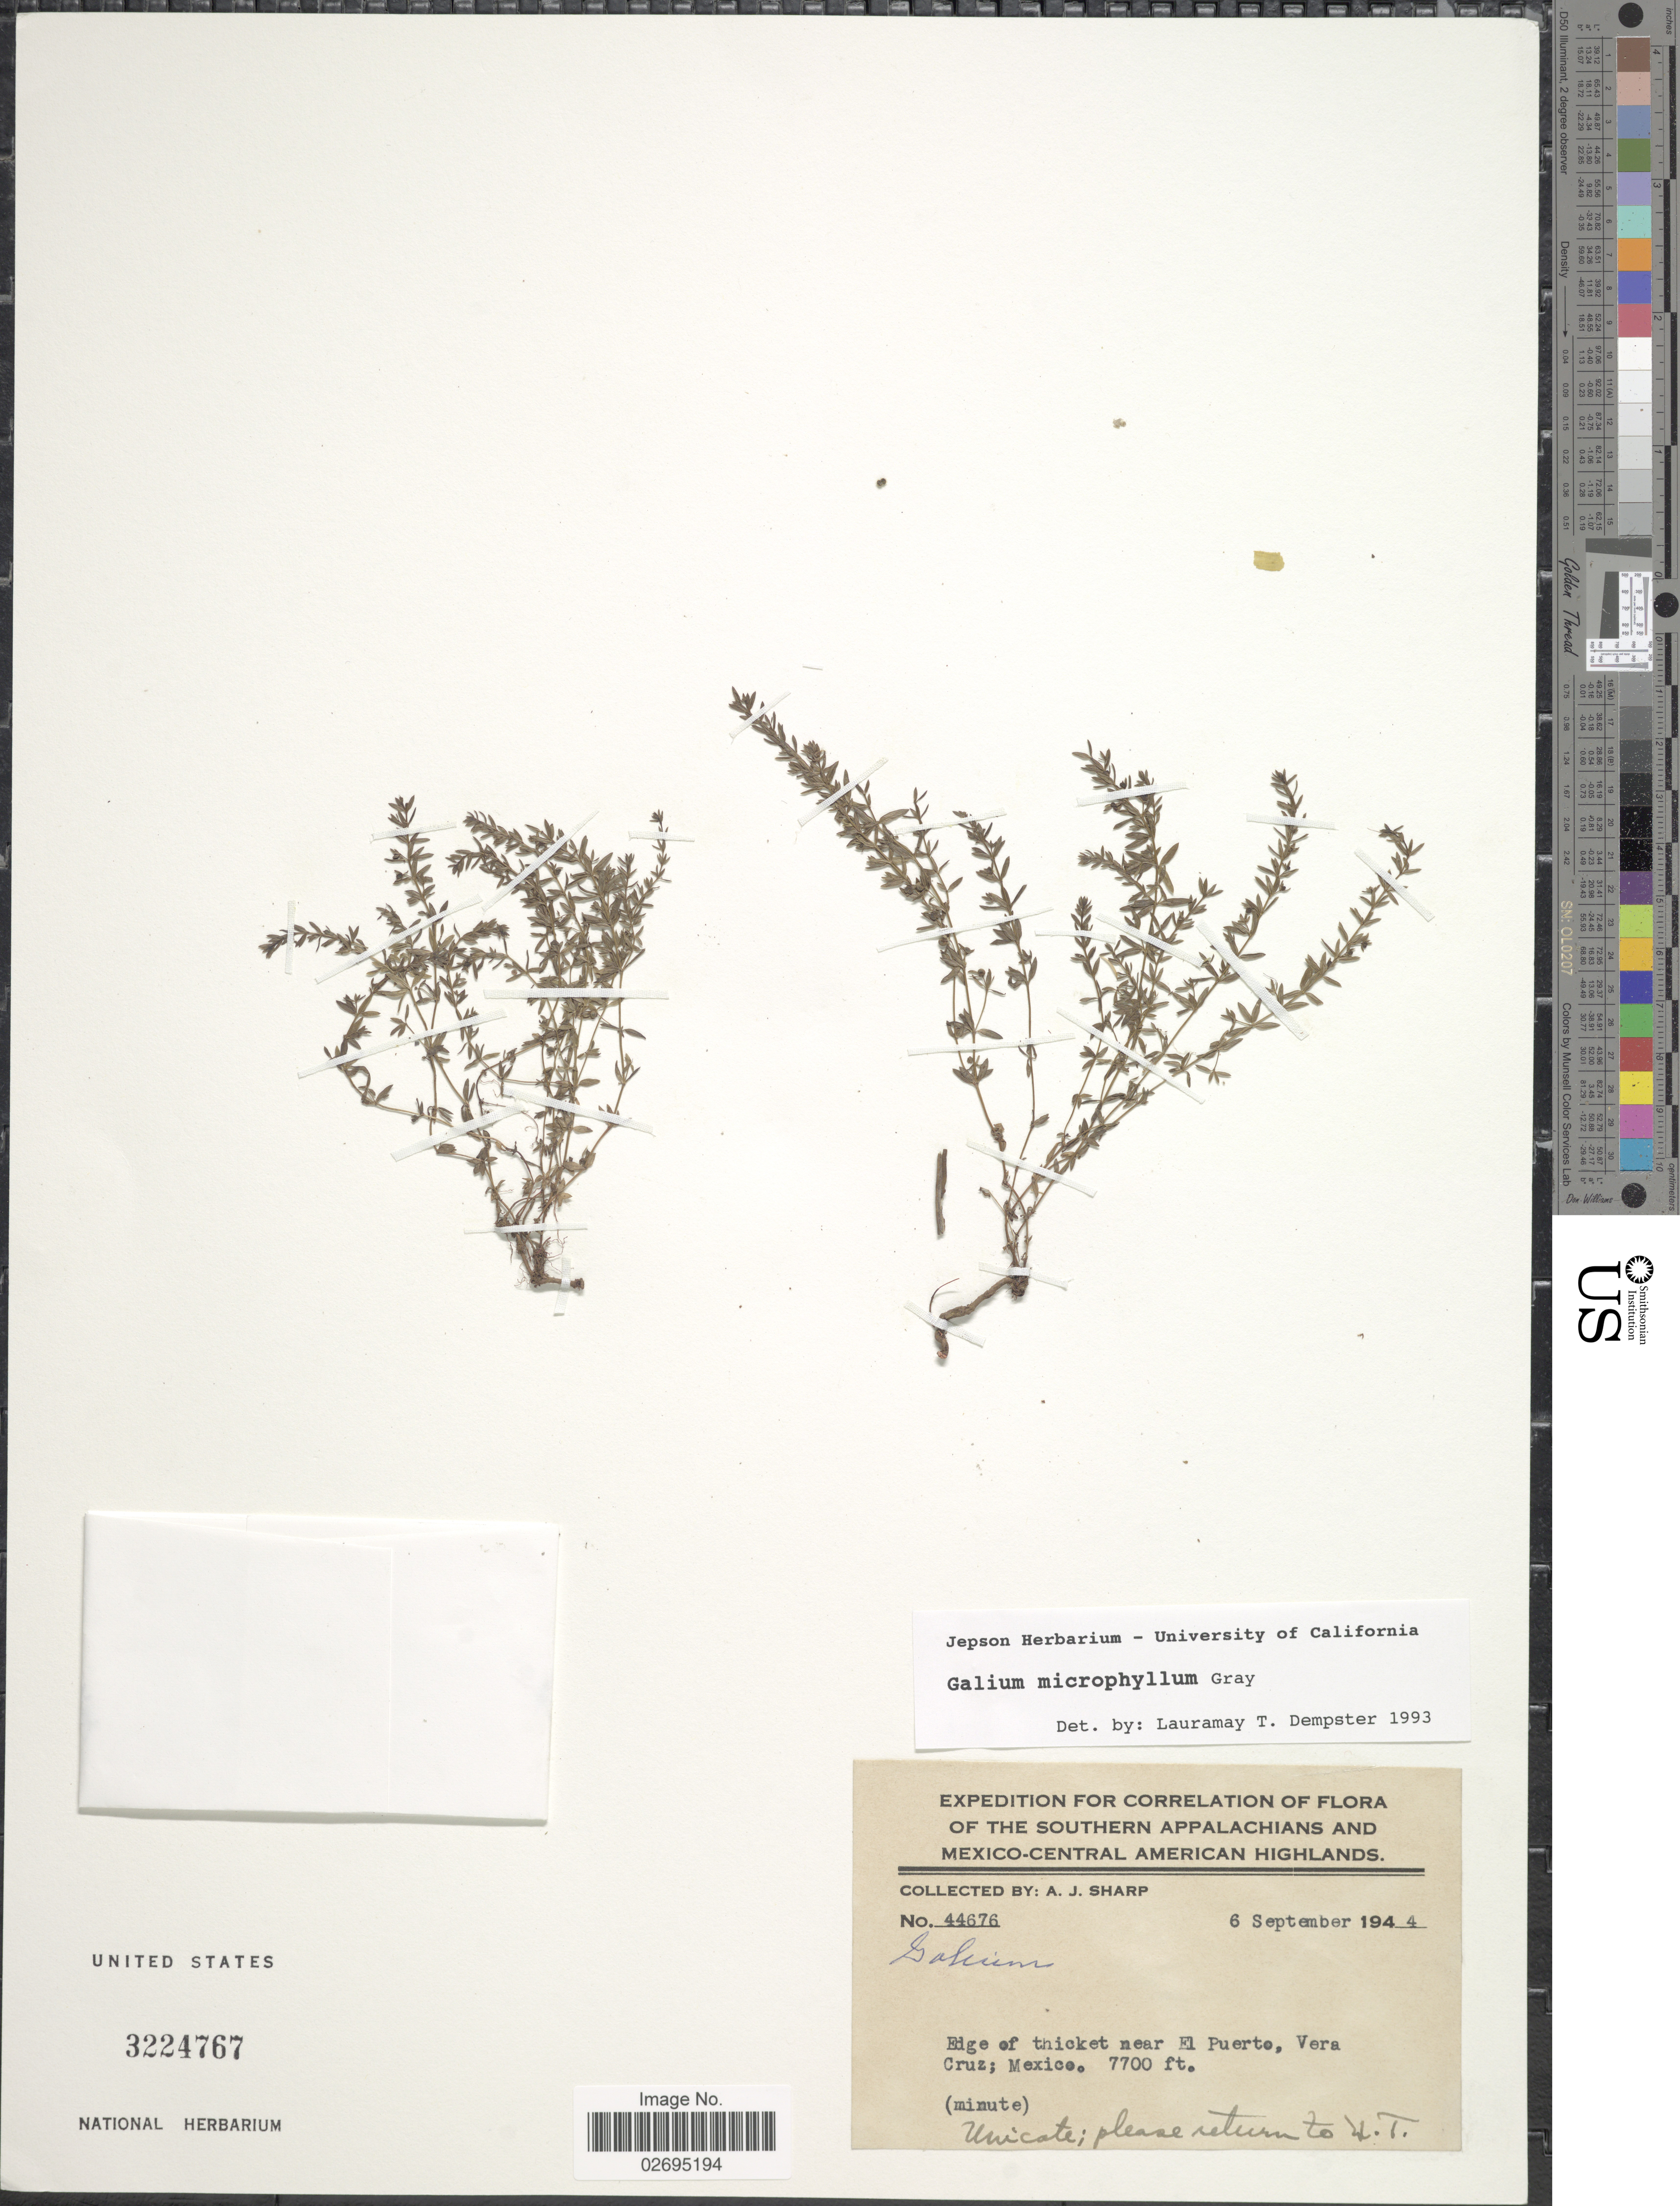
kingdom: Plantae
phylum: Tracheophyta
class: Magnoliopsida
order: Gentianales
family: Rubiaceae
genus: Galium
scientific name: Galium microphyllum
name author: A. Gray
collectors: A. J. Sharp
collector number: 44676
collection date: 1944-09-06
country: Mexico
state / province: Veracruz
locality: Southern Appalachians and Mexico-Central American Highlands. Near El Puerto, Vera Cruz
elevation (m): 2347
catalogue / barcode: US 3224767